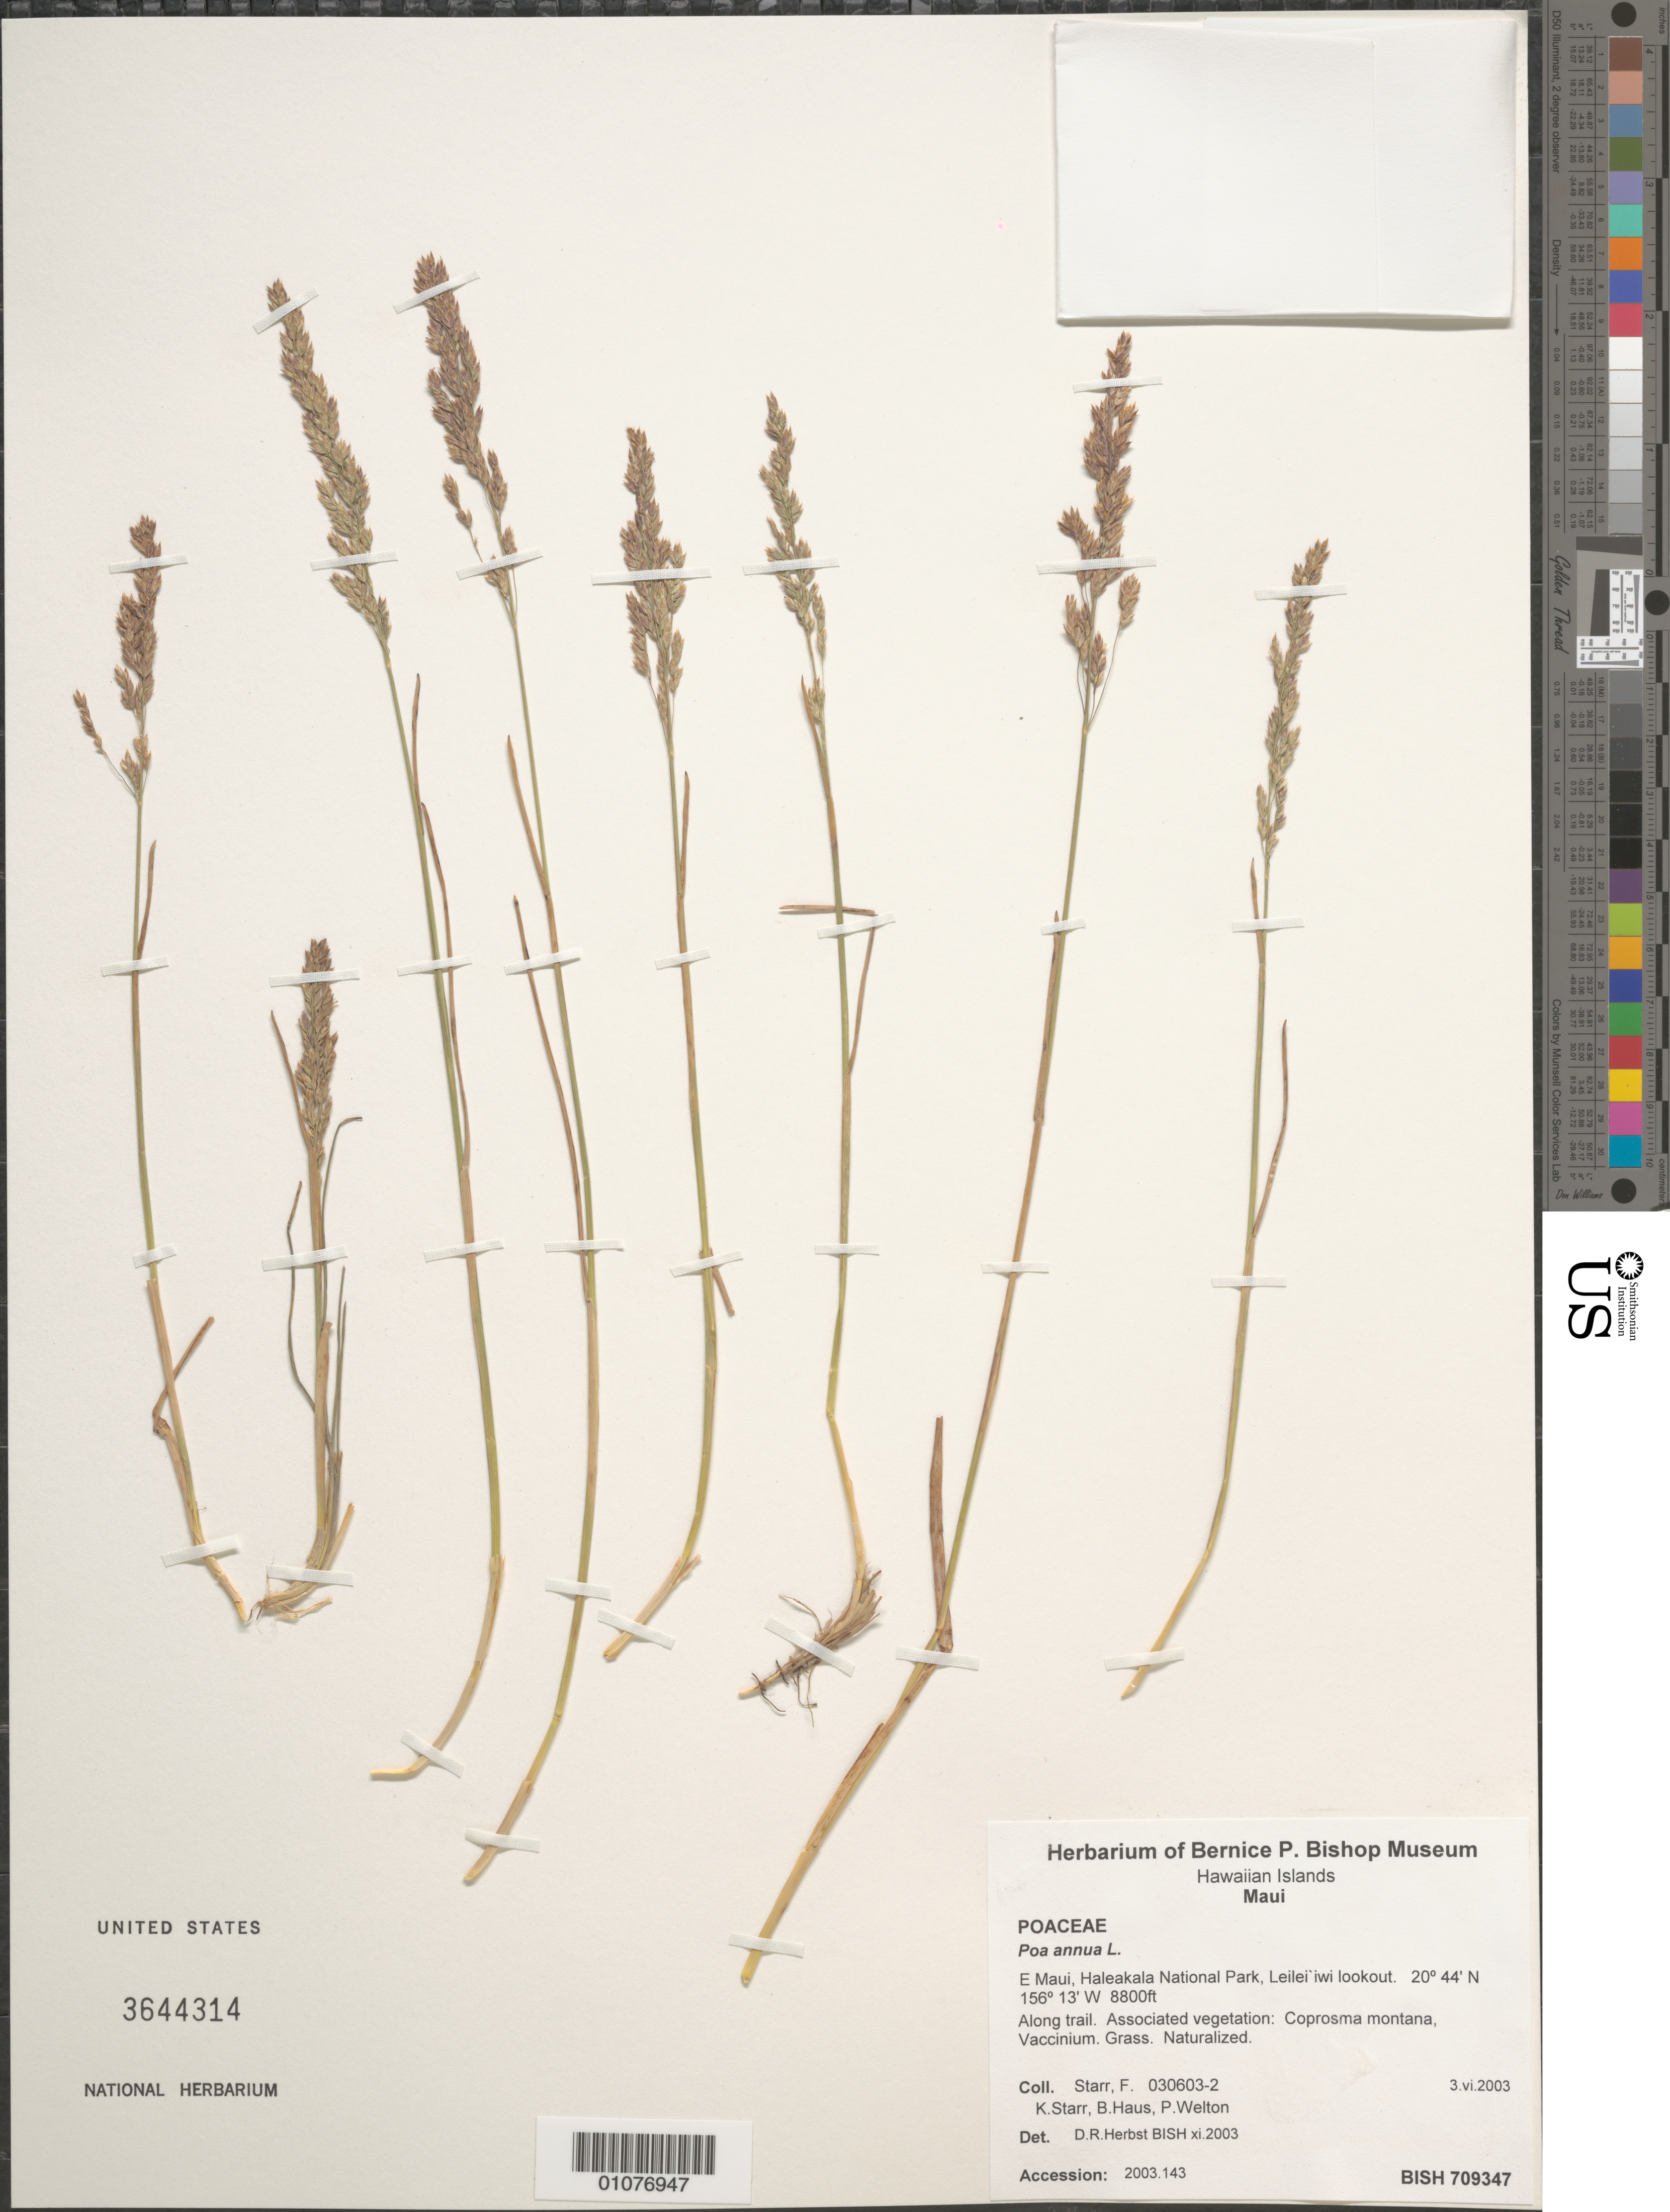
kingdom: Plantae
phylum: Tracheophyta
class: Liliopsida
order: Poales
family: Poaceae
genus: Poa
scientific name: Poa pratensis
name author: L.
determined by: Faccenda, K.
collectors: F. Starr, K. Starr, B. Haus & P. Welton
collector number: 030603-2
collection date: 2003-06-03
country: United States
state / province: Hawaii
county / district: Maui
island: Maui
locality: E Maui, Haleakala National Park, Leilei'iwi lookout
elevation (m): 2682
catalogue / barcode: US 3644314